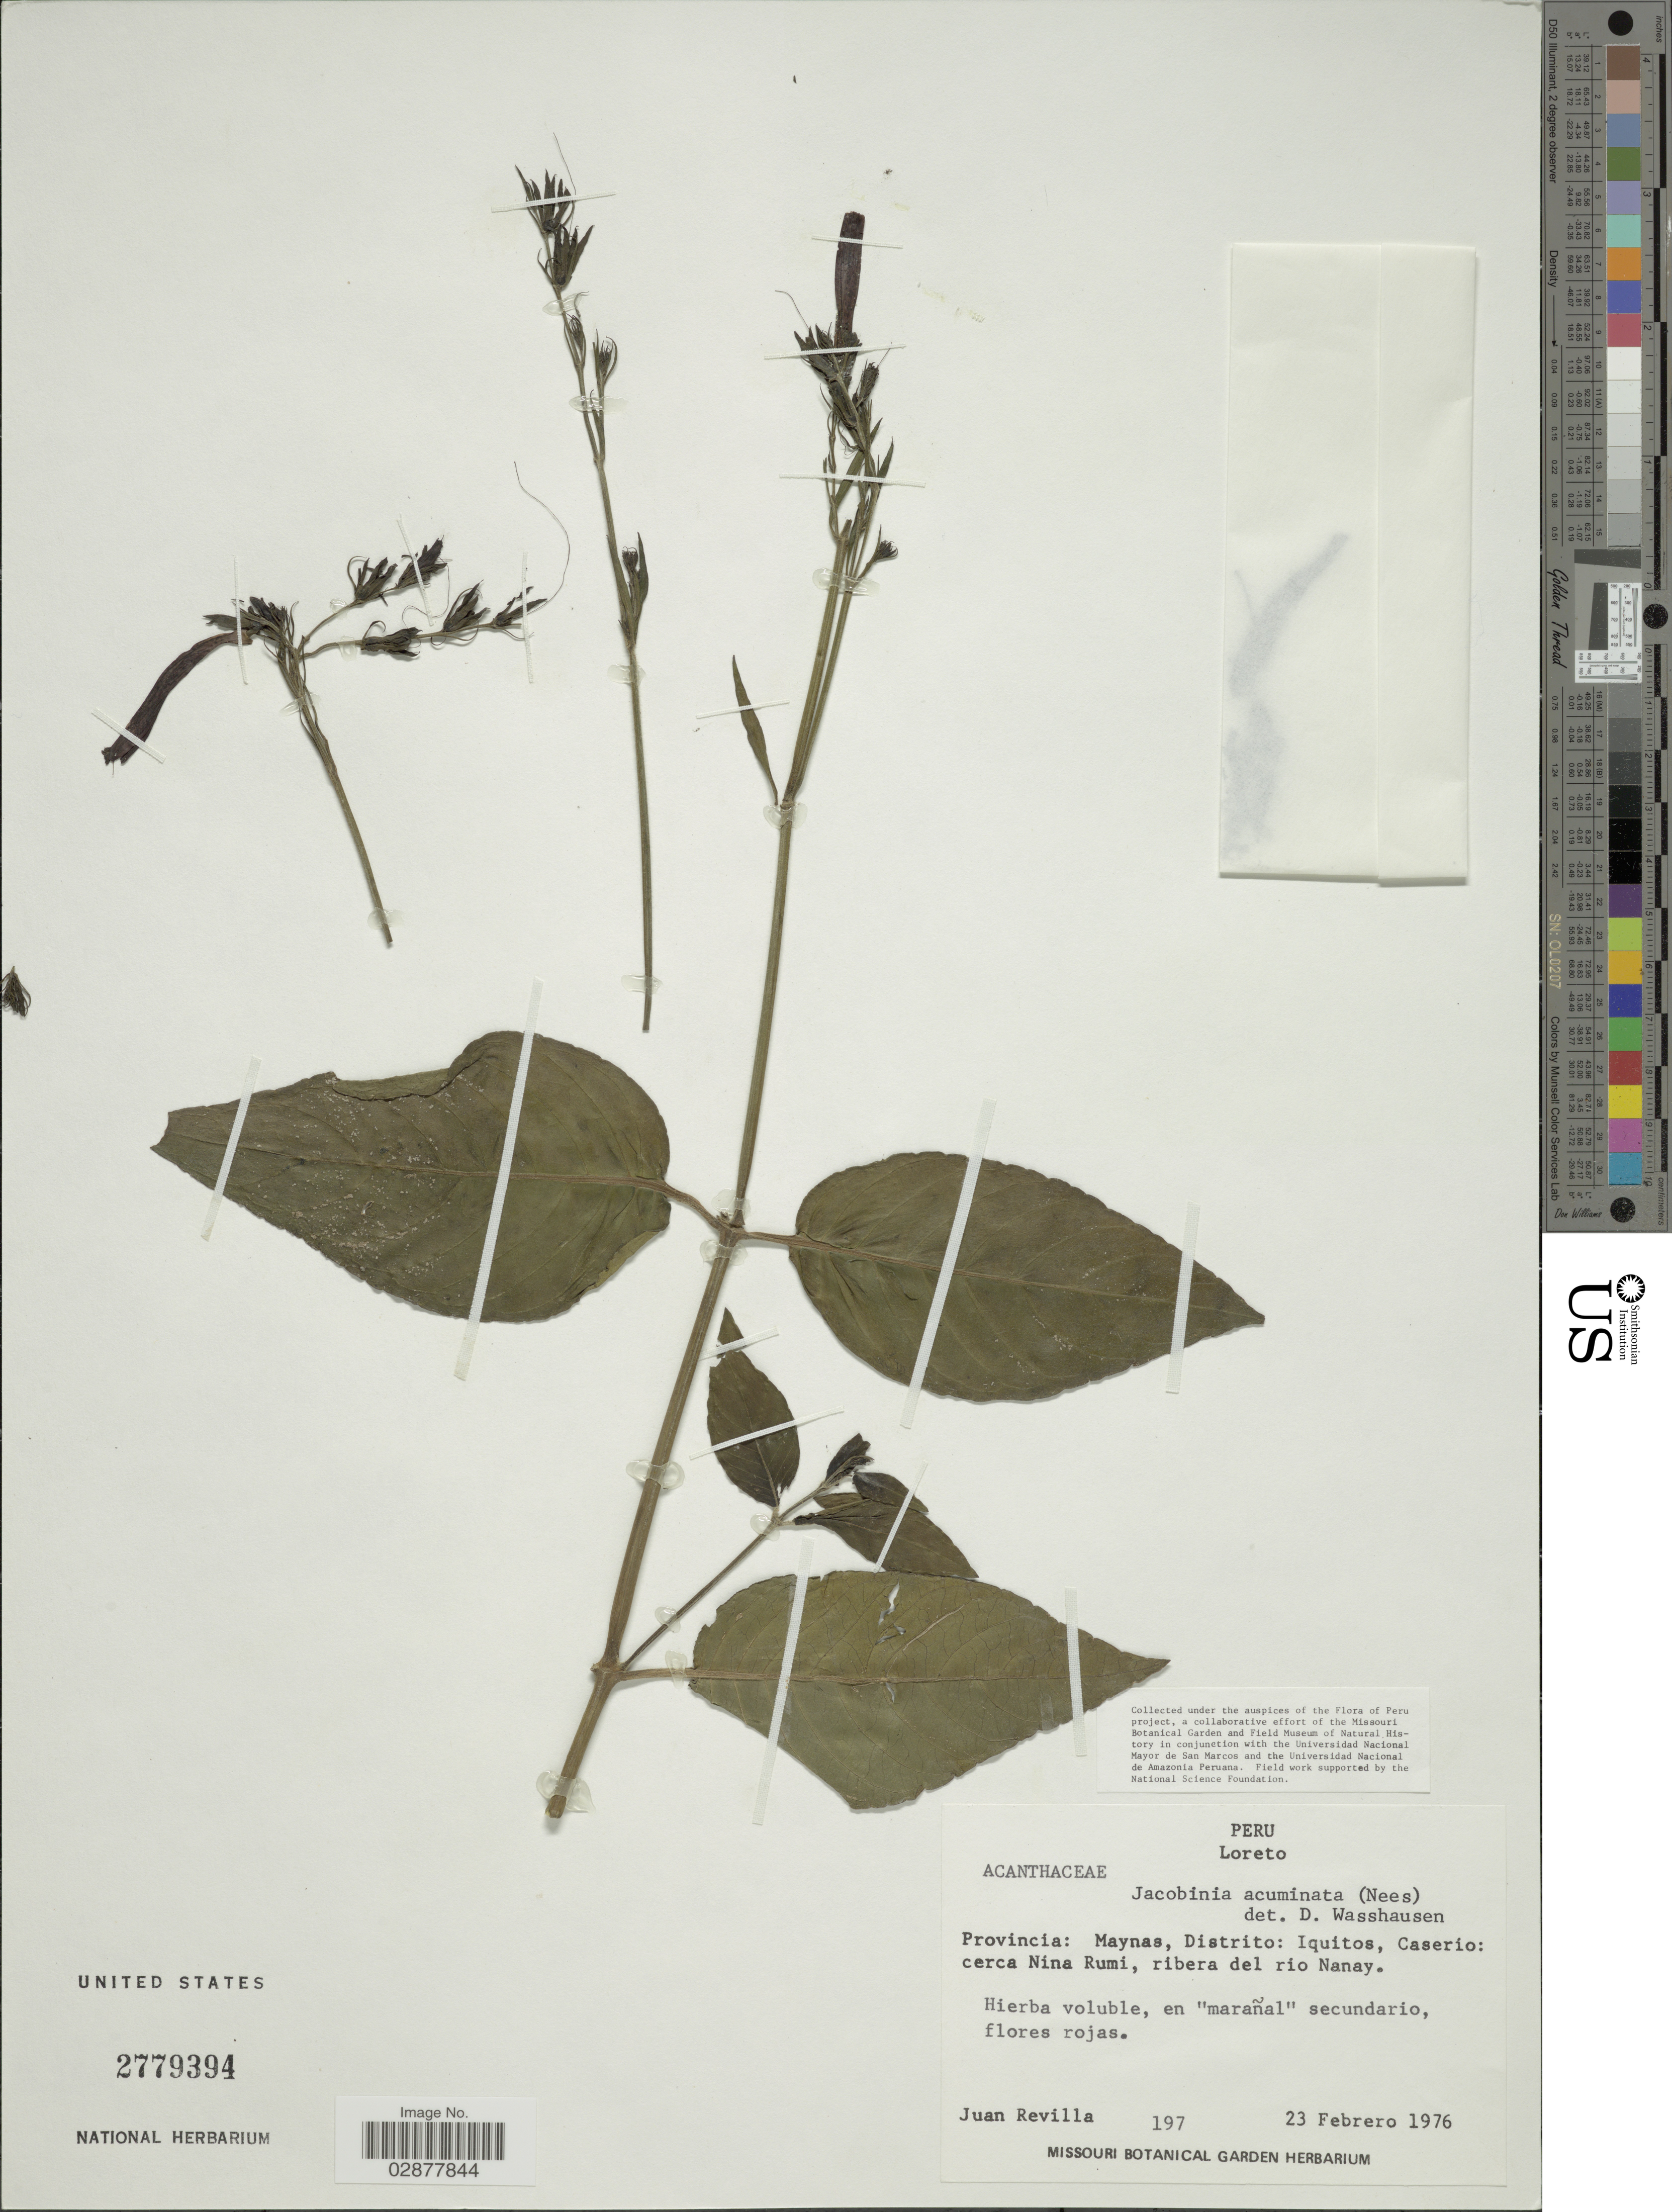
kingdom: Plantae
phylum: Tracheophyta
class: Magnoliopsida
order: Lamiales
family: Acanthaceae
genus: Justicia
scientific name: Justicia calycina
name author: (Nees) V.A.W. Graham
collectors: J. Revilla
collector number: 197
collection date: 1976-02-23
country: Peru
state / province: Loreto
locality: Provincia: Maynas, Distrito: Iquitos, Caserio: cerca Nina Rumi, ribera del rio Nanay.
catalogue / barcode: US 2779394